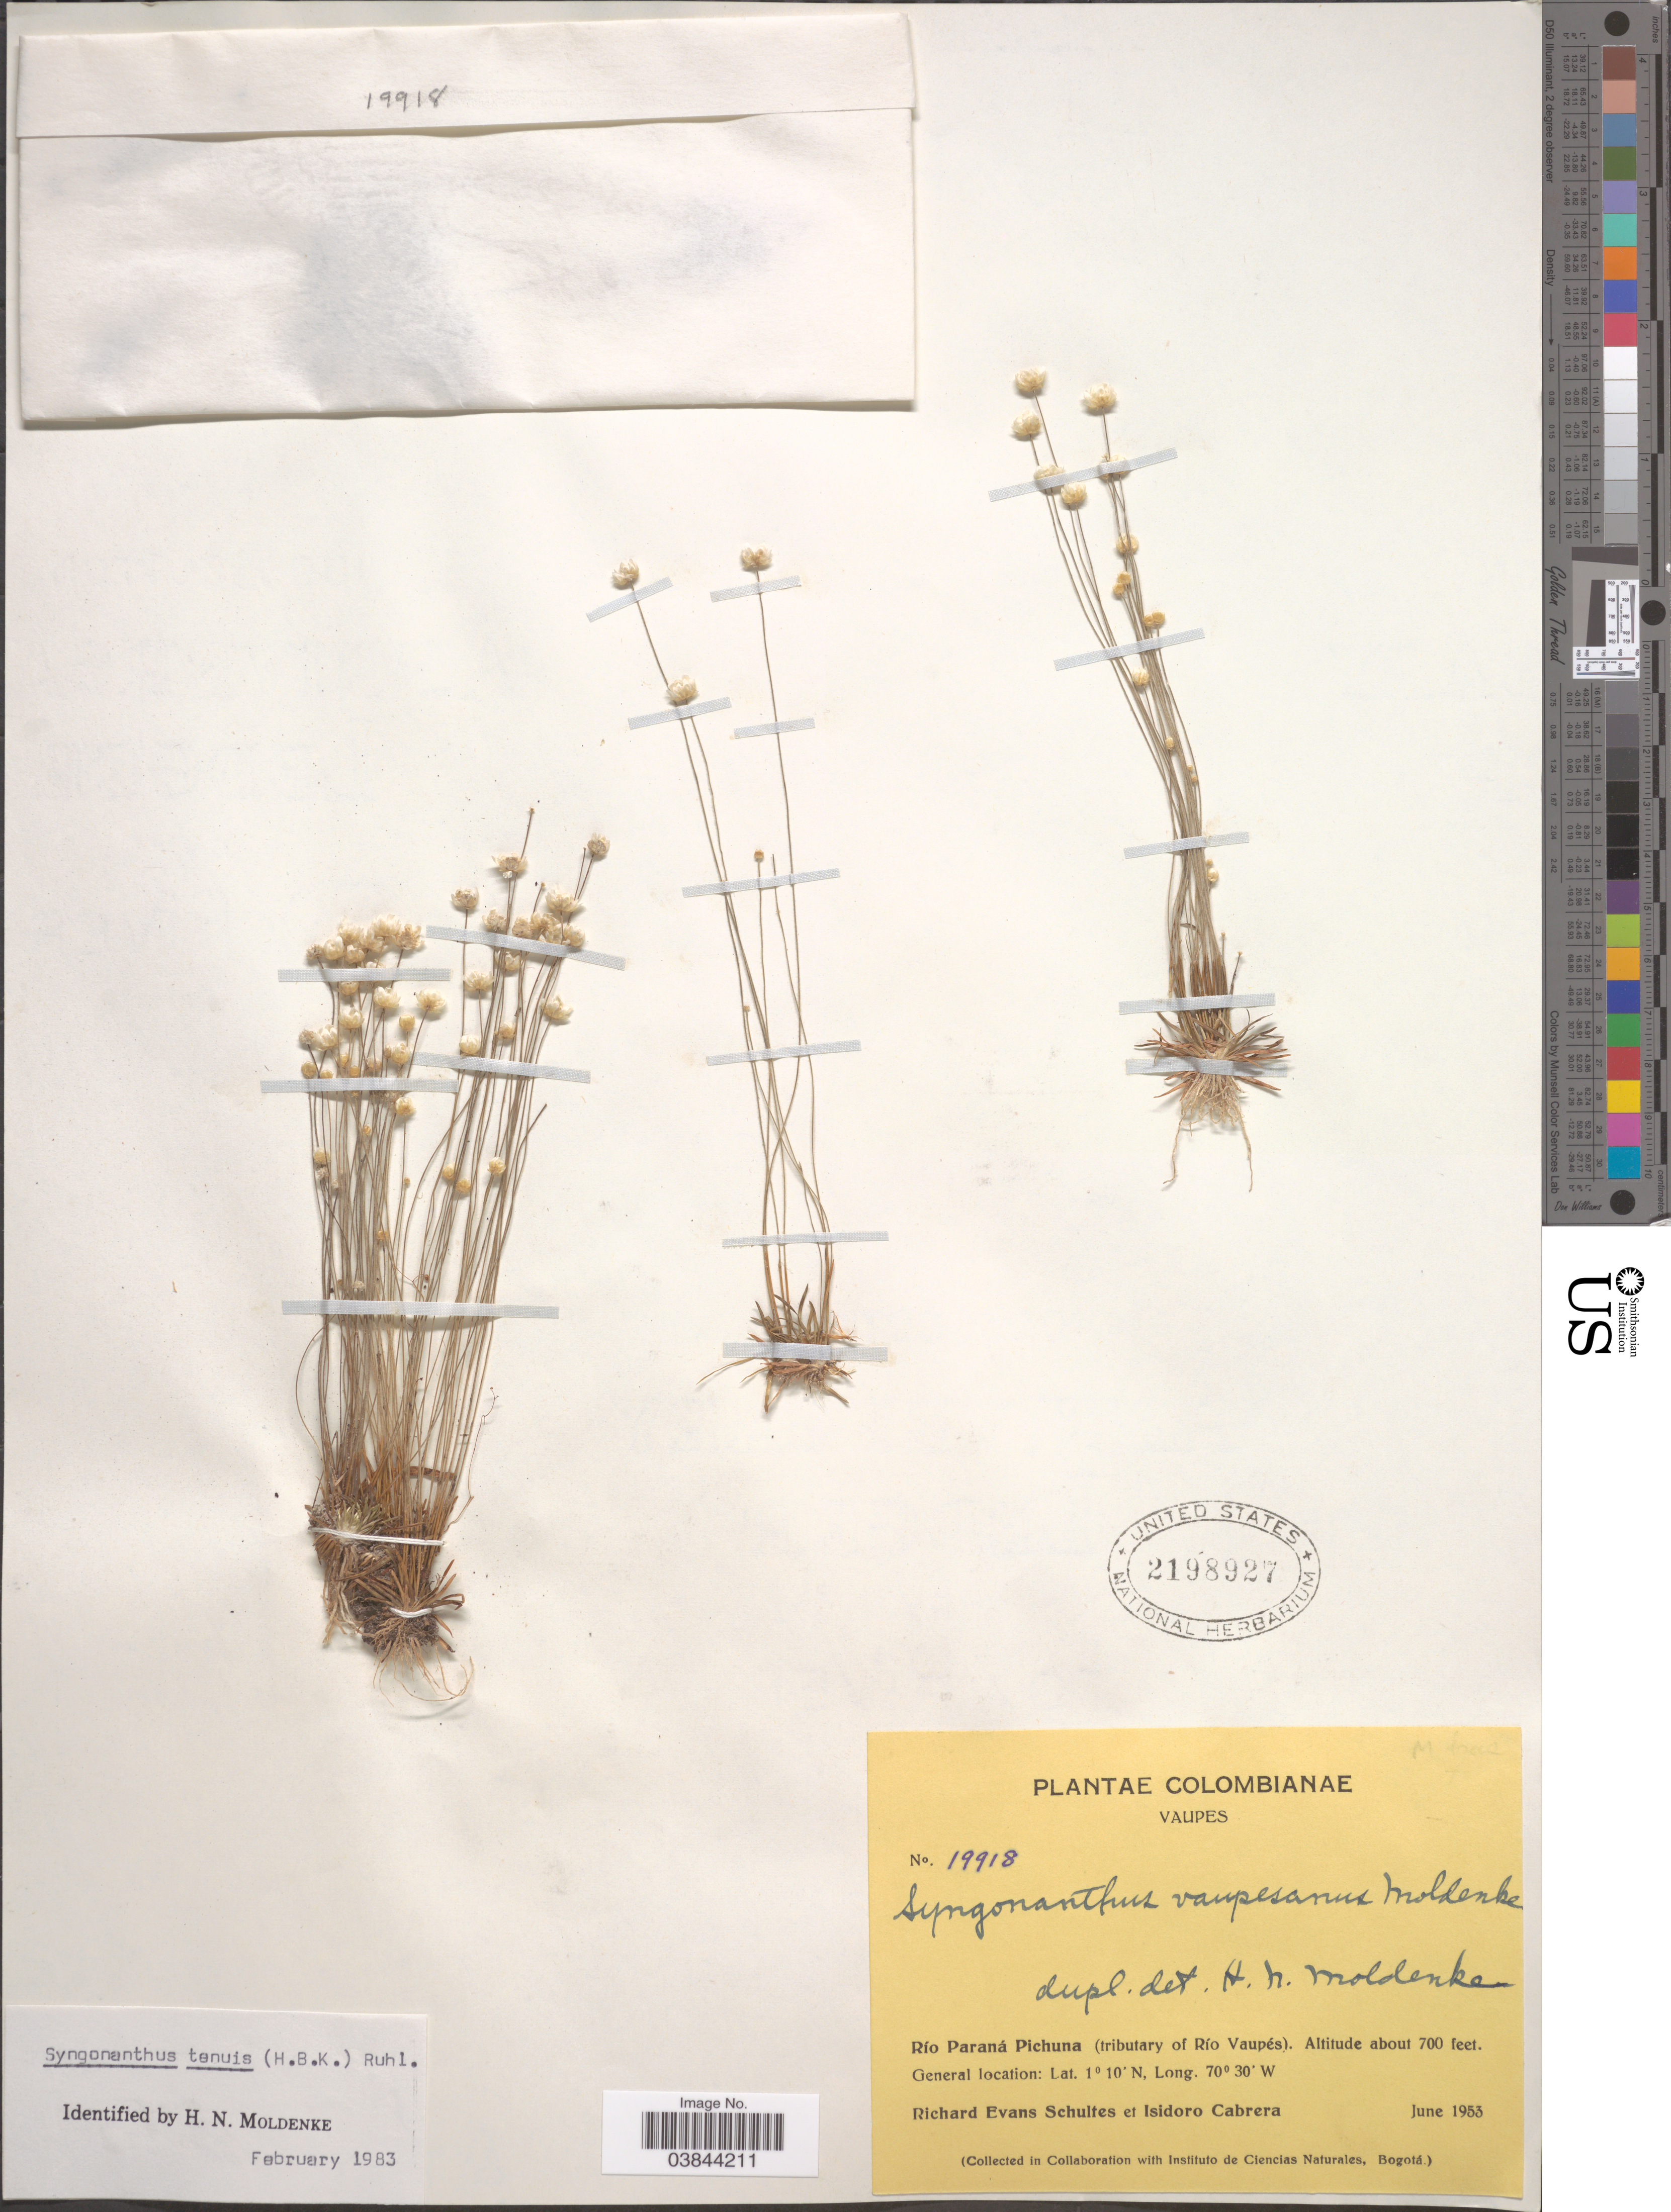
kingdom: Plantae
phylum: Tracheophyta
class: Liliopsida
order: Poales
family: Eriocaulaceae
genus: Syngonanthus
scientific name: Syngonanthus tenuis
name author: (Kunth) Ruhland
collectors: R. E. Schultes & I. Cabrera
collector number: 19918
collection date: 1953-06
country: Colombia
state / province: Vaupés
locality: Río Paraná Pichuna (tributary of Río Vaupés).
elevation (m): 213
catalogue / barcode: US 2198927